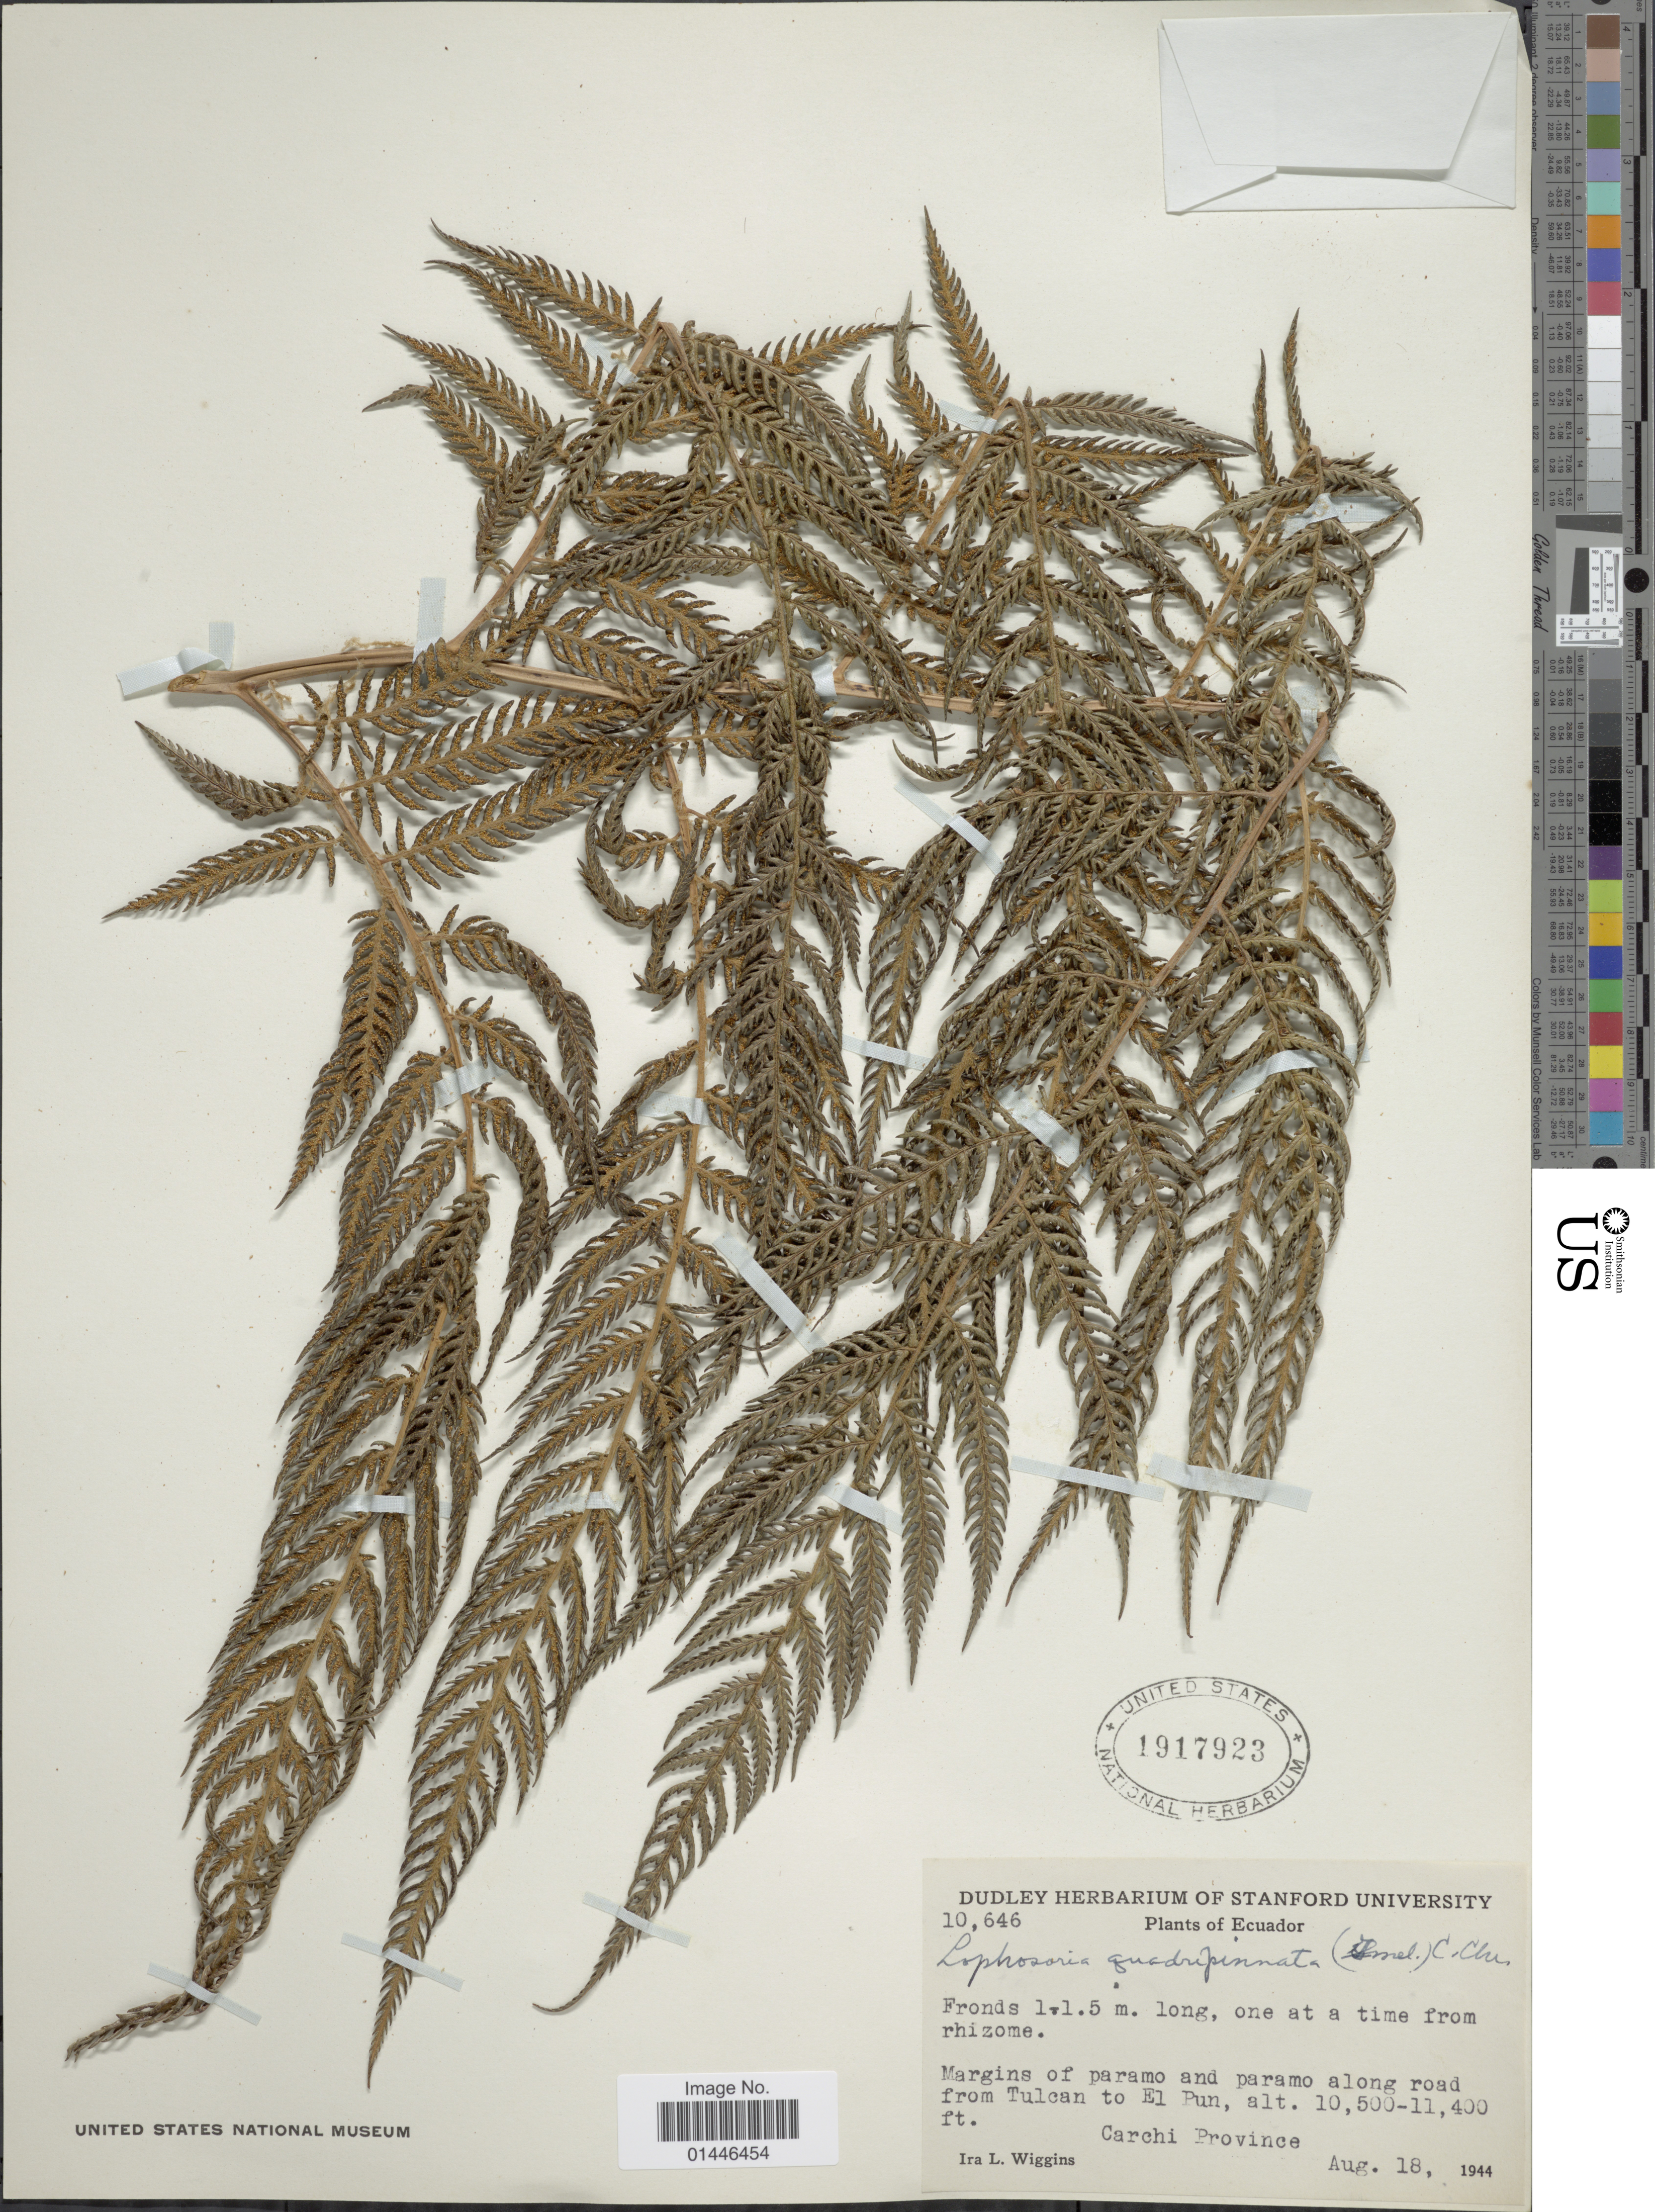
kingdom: Plantae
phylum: Tracheophyta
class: Polypodiopsida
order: Cyatheales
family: Dicksoniaceae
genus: Lophosoria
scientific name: Lophosoria quadripinnata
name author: (J.F. Gmel.) C. Chr.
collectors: I. L. Wiggins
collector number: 10646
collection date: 1944-08-18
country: Ecuador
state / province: Carchi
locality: From Tulcan to El Pun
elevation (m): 3200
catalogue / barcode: US 1917923